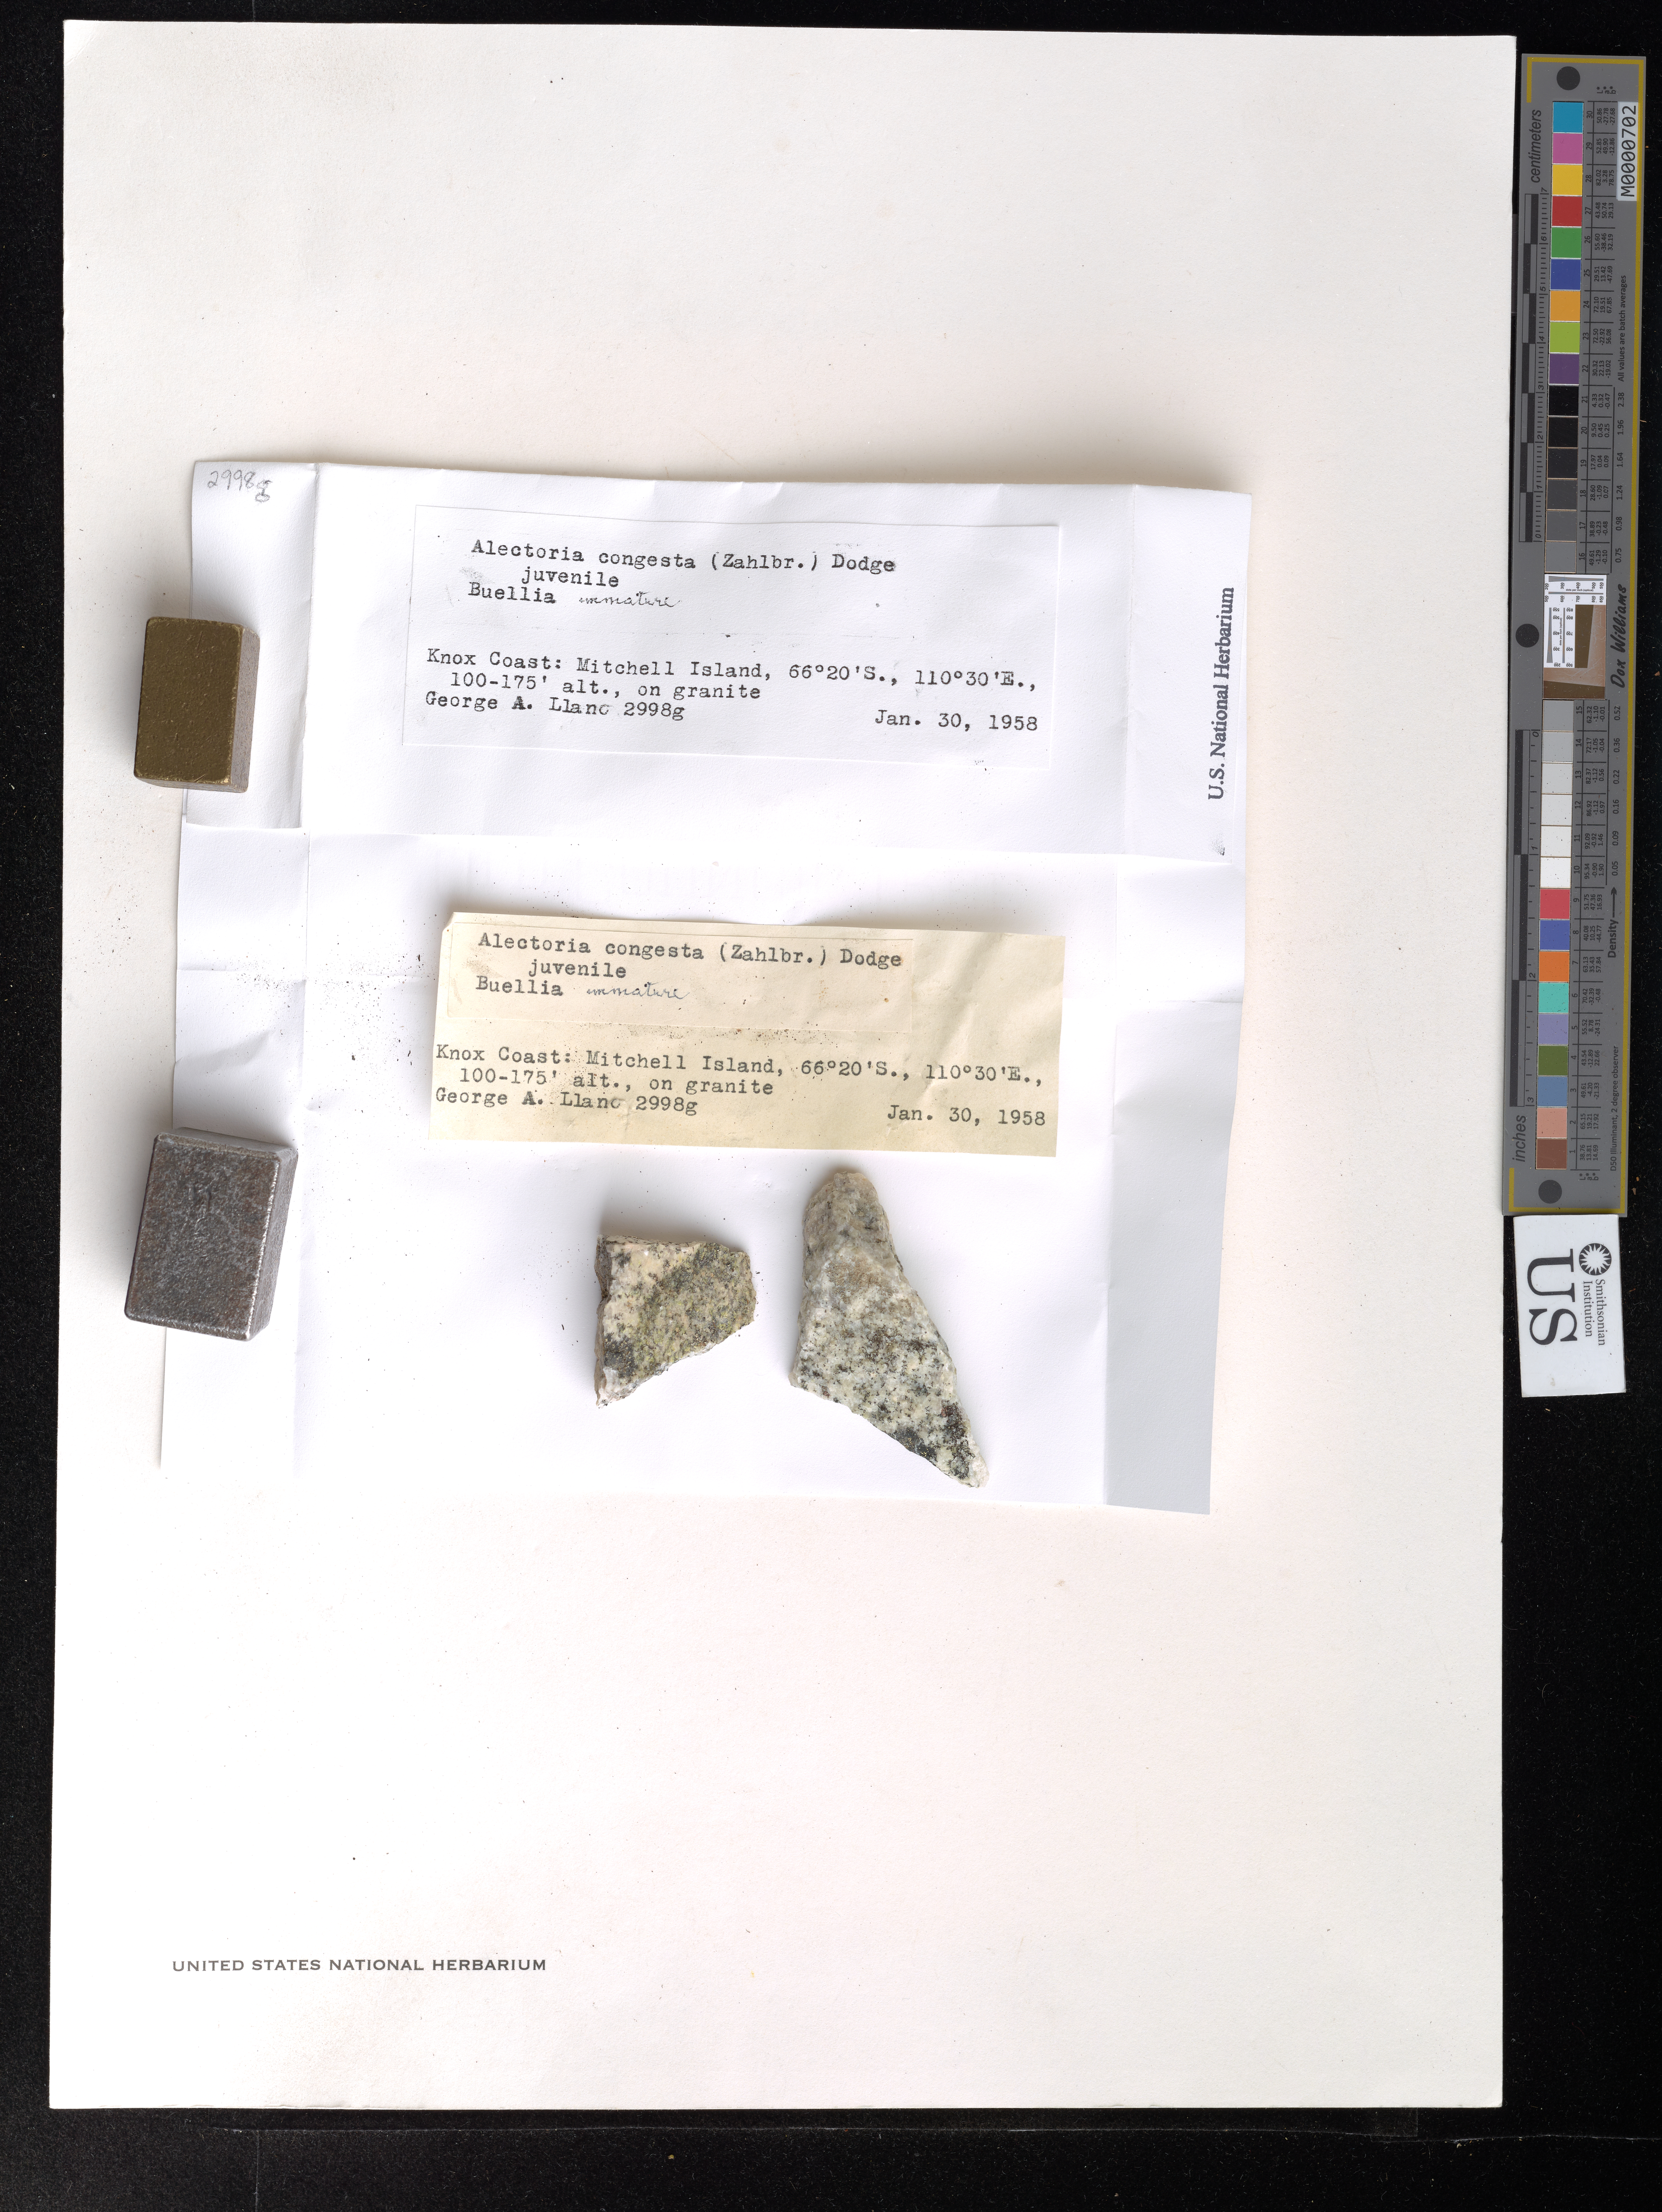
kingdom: Fungi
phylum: Ascomycota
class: Lecanoromycetes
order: Caliciales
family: Caliciaceae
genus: Amandinea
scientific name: Amandinea coniops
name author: (Wahlenb.) M. Choisy ex Scheid & H. Mayrhofer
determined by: Lichen Identifications Updating Project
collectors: G. Llano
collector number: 2998g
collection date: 1958-01-30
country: Antarctica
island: Mitchell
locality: Knox Coast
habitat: On granite.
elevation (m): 30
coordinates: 66 20 S, 110 30 E